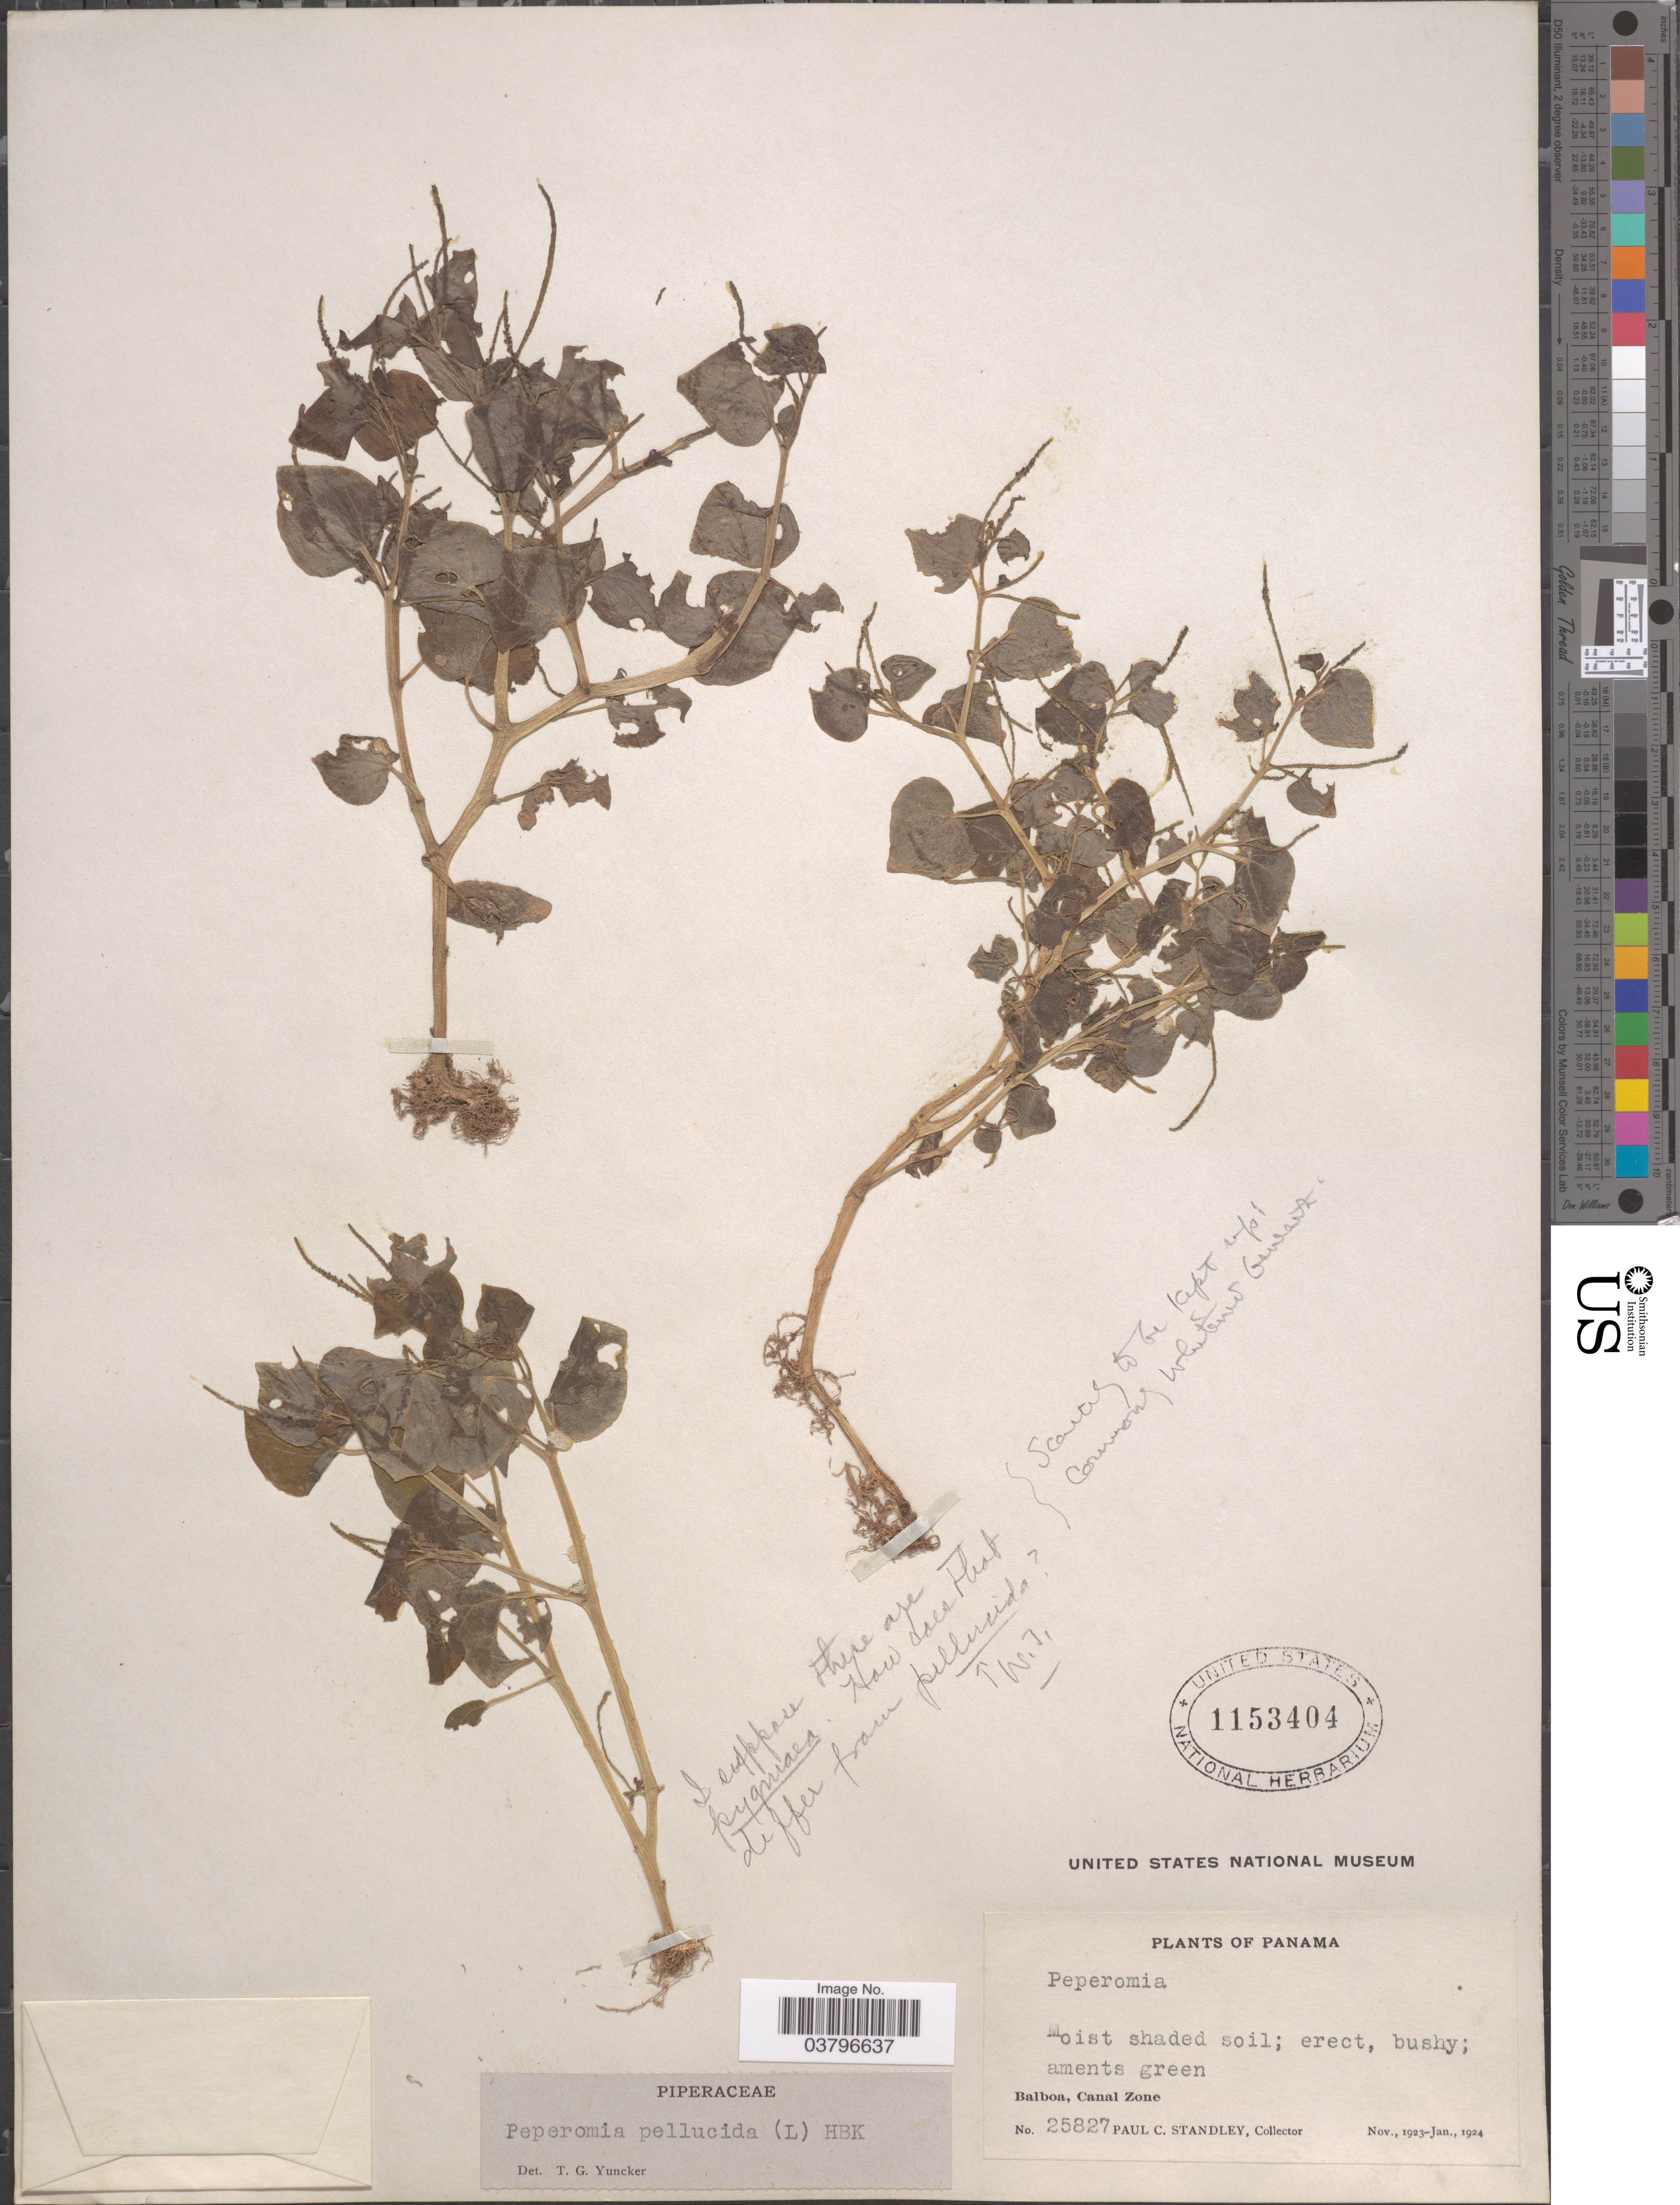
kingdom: Plantae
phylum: Tracheophyta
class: Magnoliopsida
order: Piperales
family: Piperaceae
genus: Peperomia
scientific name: Peperomia pellucida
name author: (L.) Kunth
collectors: P. C. Standley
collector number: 25827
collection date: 1923-11/1924-01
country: Panama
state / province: Colón / Panamá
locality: Balboa, Canal Zone.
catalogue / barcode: US 1153404